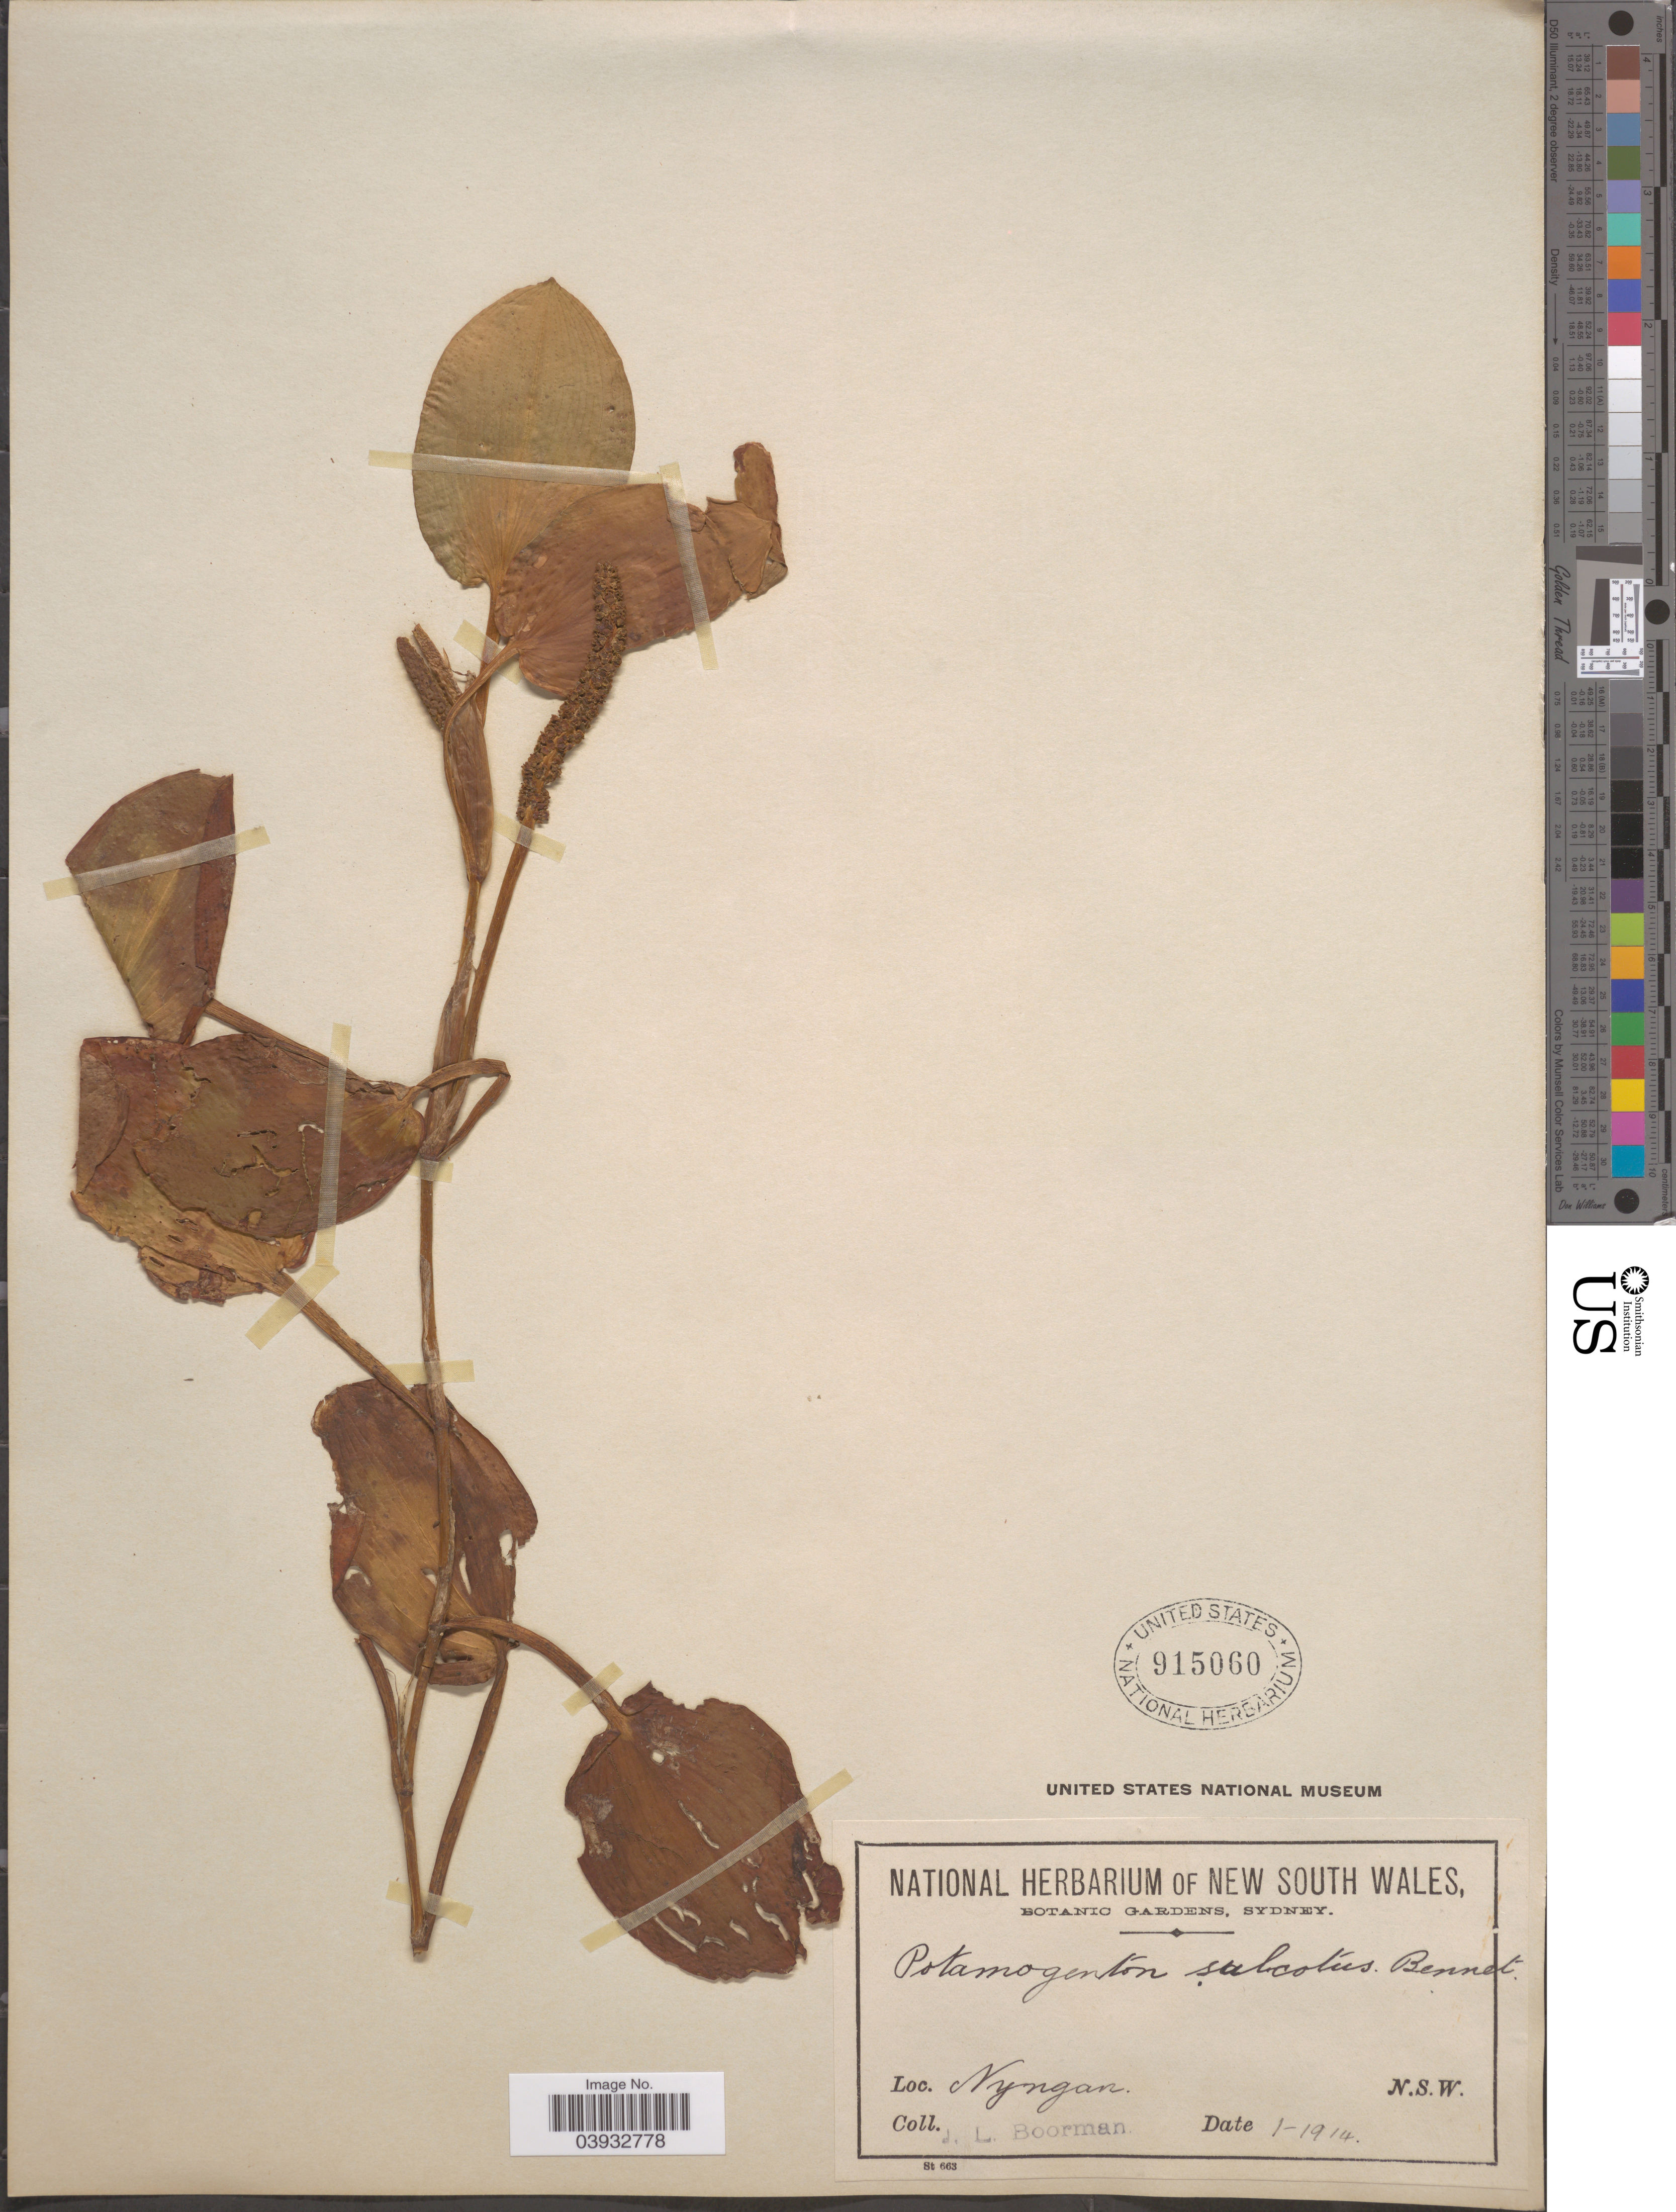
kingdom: Plantae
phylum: Tracheophyta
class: Liliopsida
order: Alismatales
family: Potamogetonaceae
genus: Potamogeton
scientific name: Potamogeton sulcatus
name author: A. Benn.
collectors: J. Boorman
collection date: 1914-01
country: Australia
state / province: New South Wales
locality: Nyngan.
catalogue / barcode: US 915060